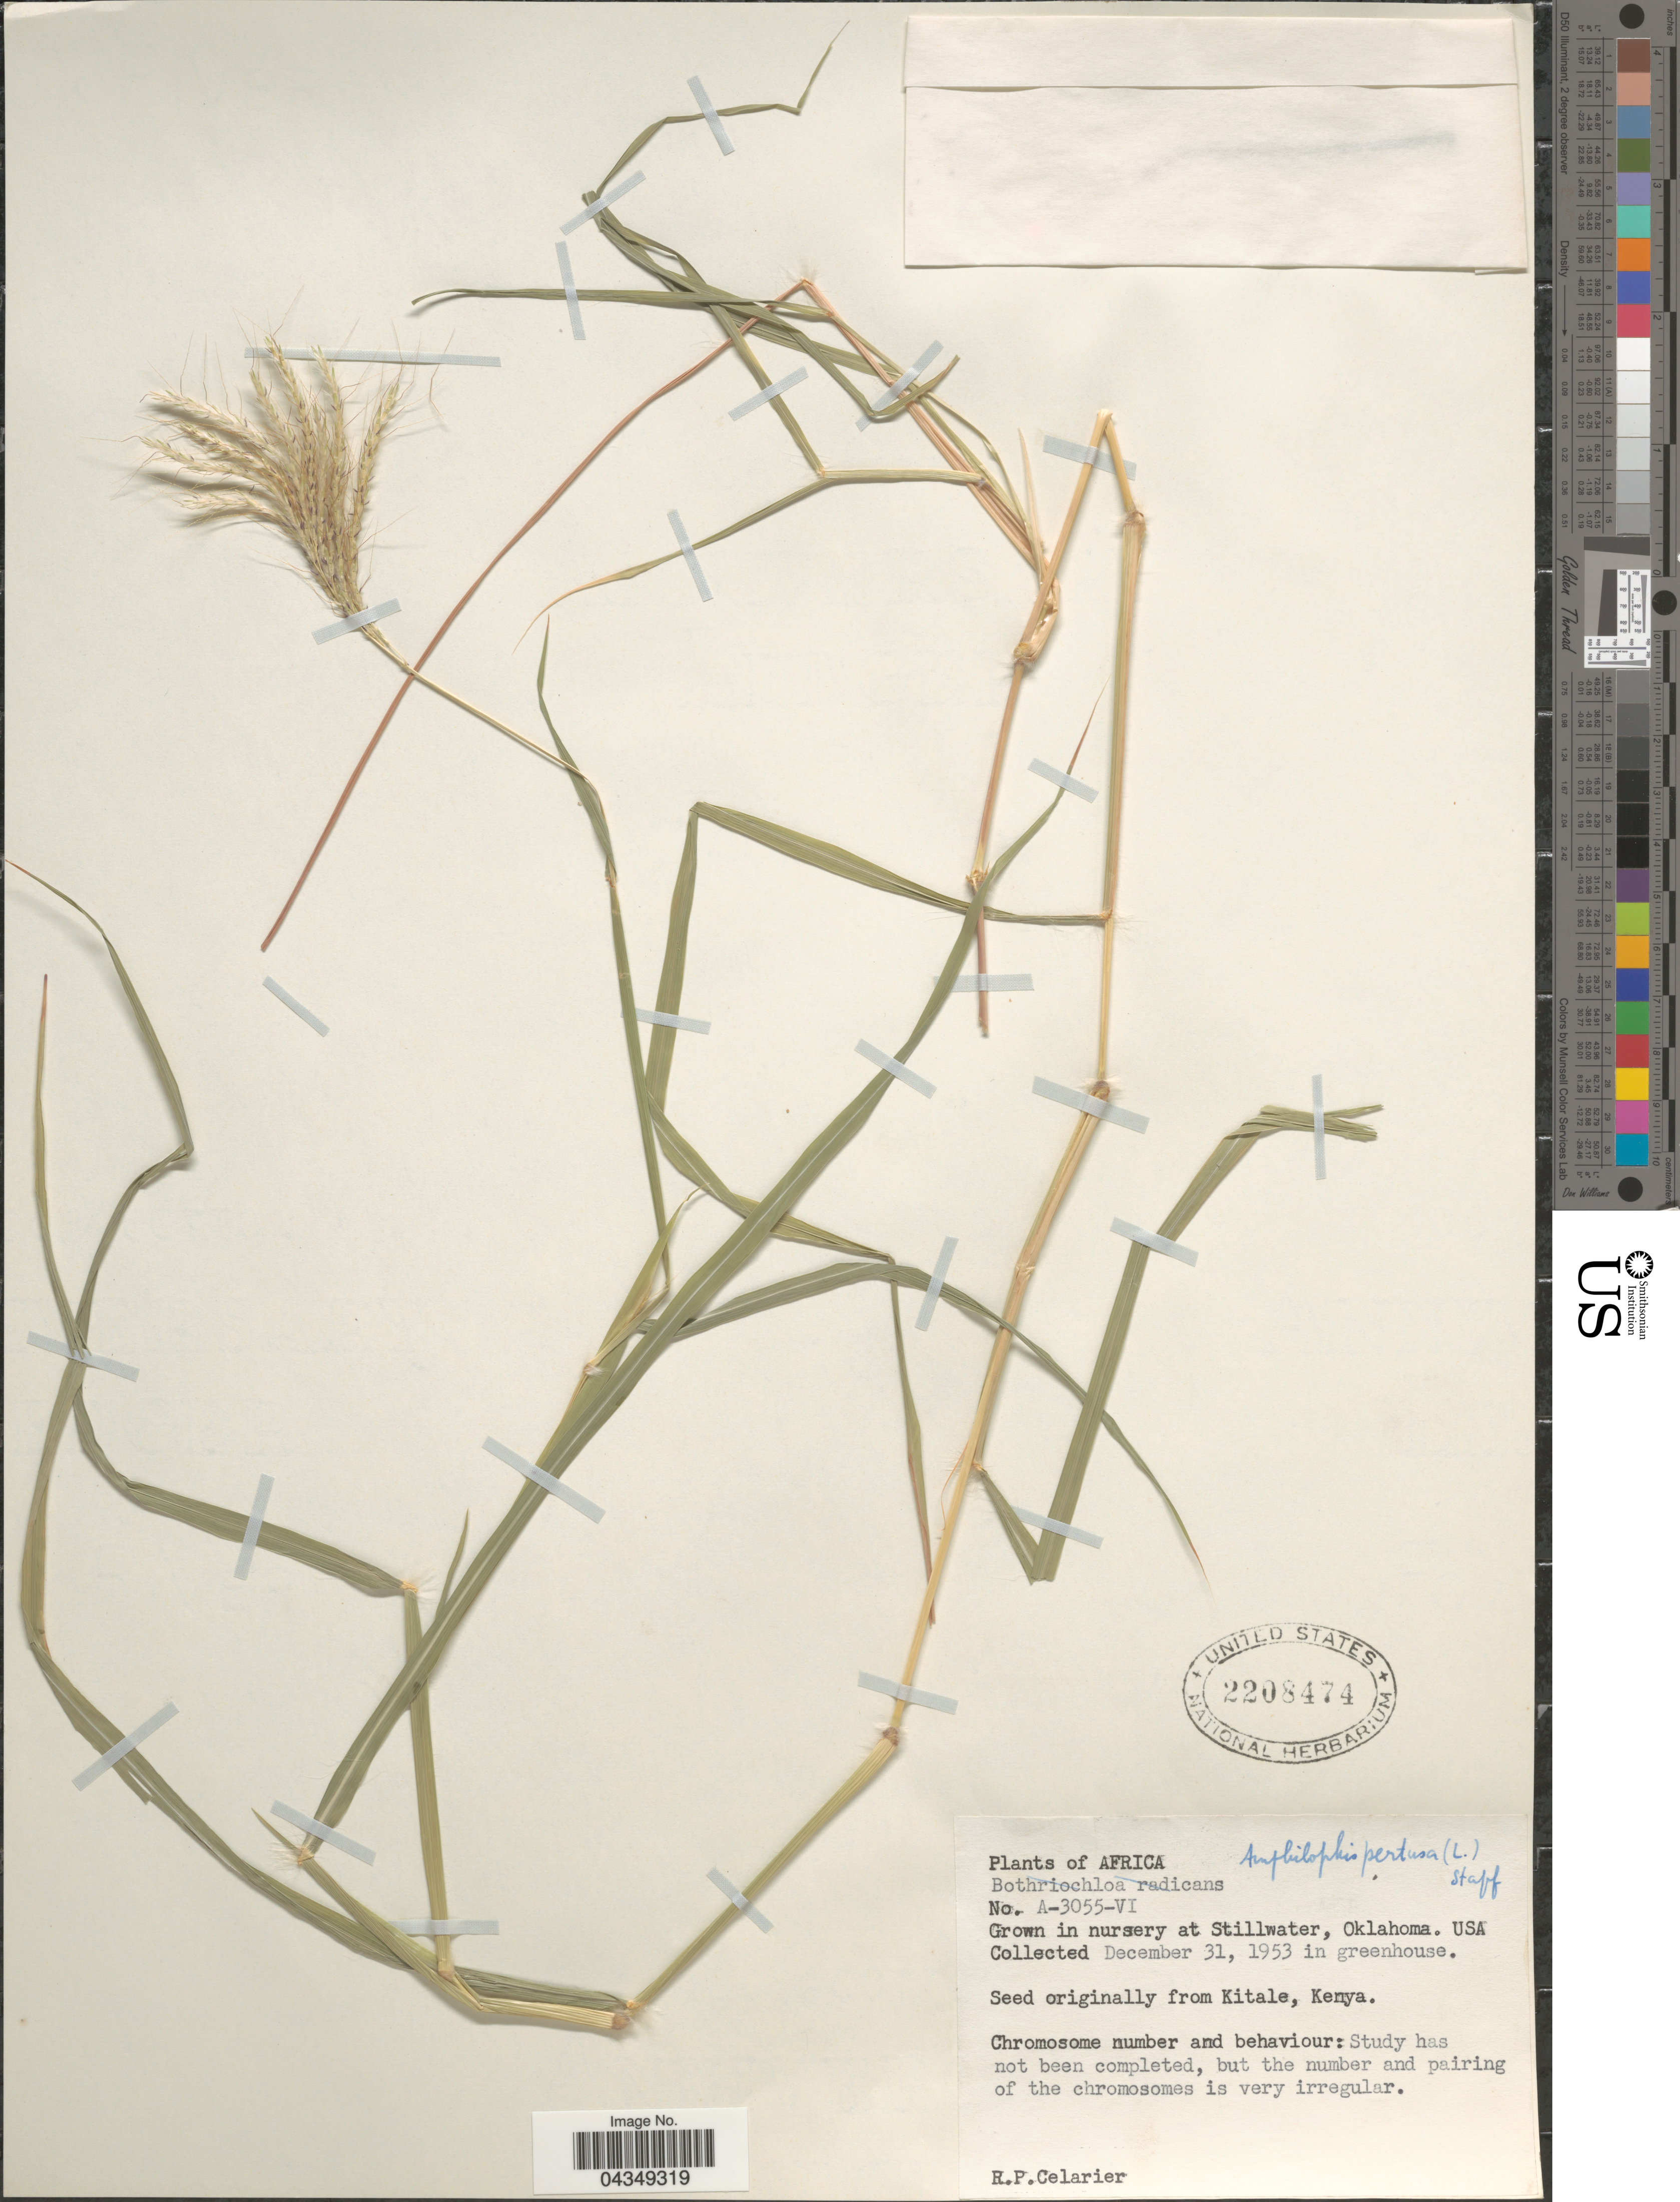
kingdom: Plantae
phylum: Tracheophyta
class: Liliopsida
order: Poales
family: Poaceae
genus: Bothriochloa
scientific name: Bothriochloa pertusa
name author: (L.) A. Camus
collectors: R. Celarier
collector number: A-3055-VI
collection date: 1953-12-31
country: United States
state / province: Oklahoma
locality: Grown in nursery at Stillwater, in greenhouse.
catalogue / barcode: US 2208474